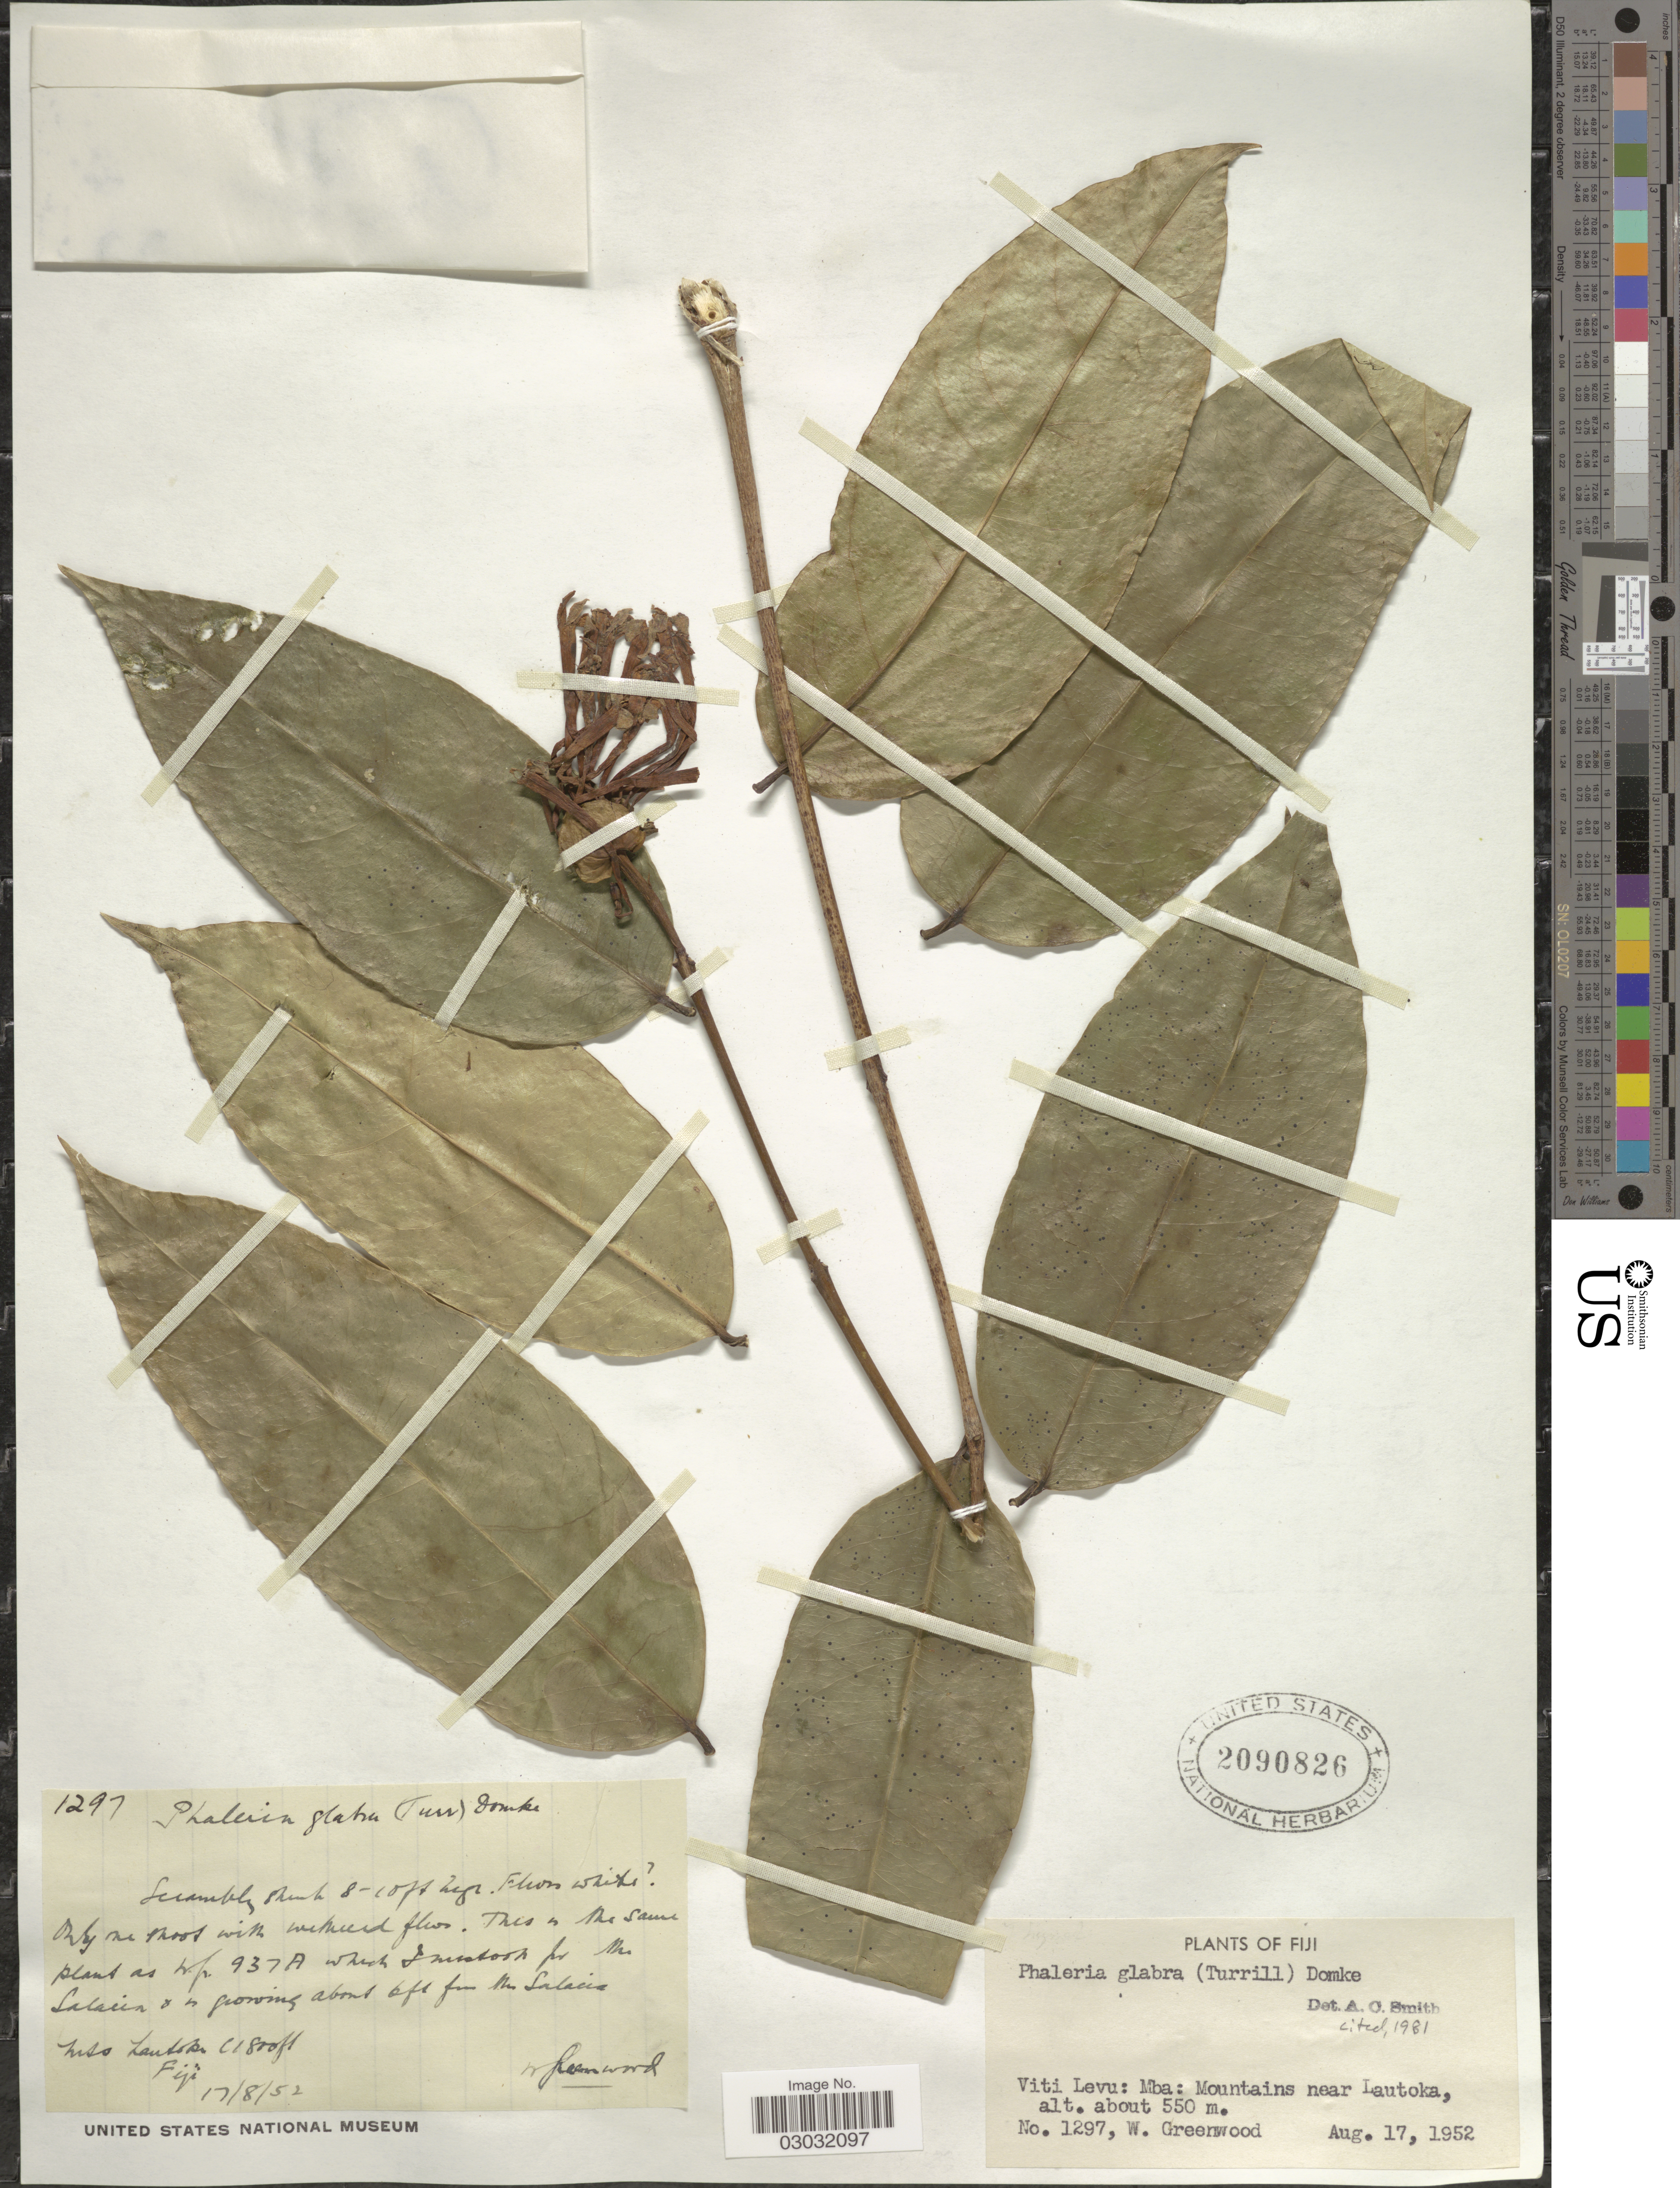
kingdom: Plantae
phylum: Tracheophyta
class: Magnoliopsida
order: Malvales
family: Thymelaeaceae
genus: Phaleria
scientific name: Phaleria glabra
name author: (Turrill) Domke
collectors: W. Greenwood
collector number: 1297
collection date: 1952-08-17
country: Fiji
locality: Viti Levu: Mba : Mountains near Lautoka.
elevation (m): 550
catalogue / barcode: US 2090826